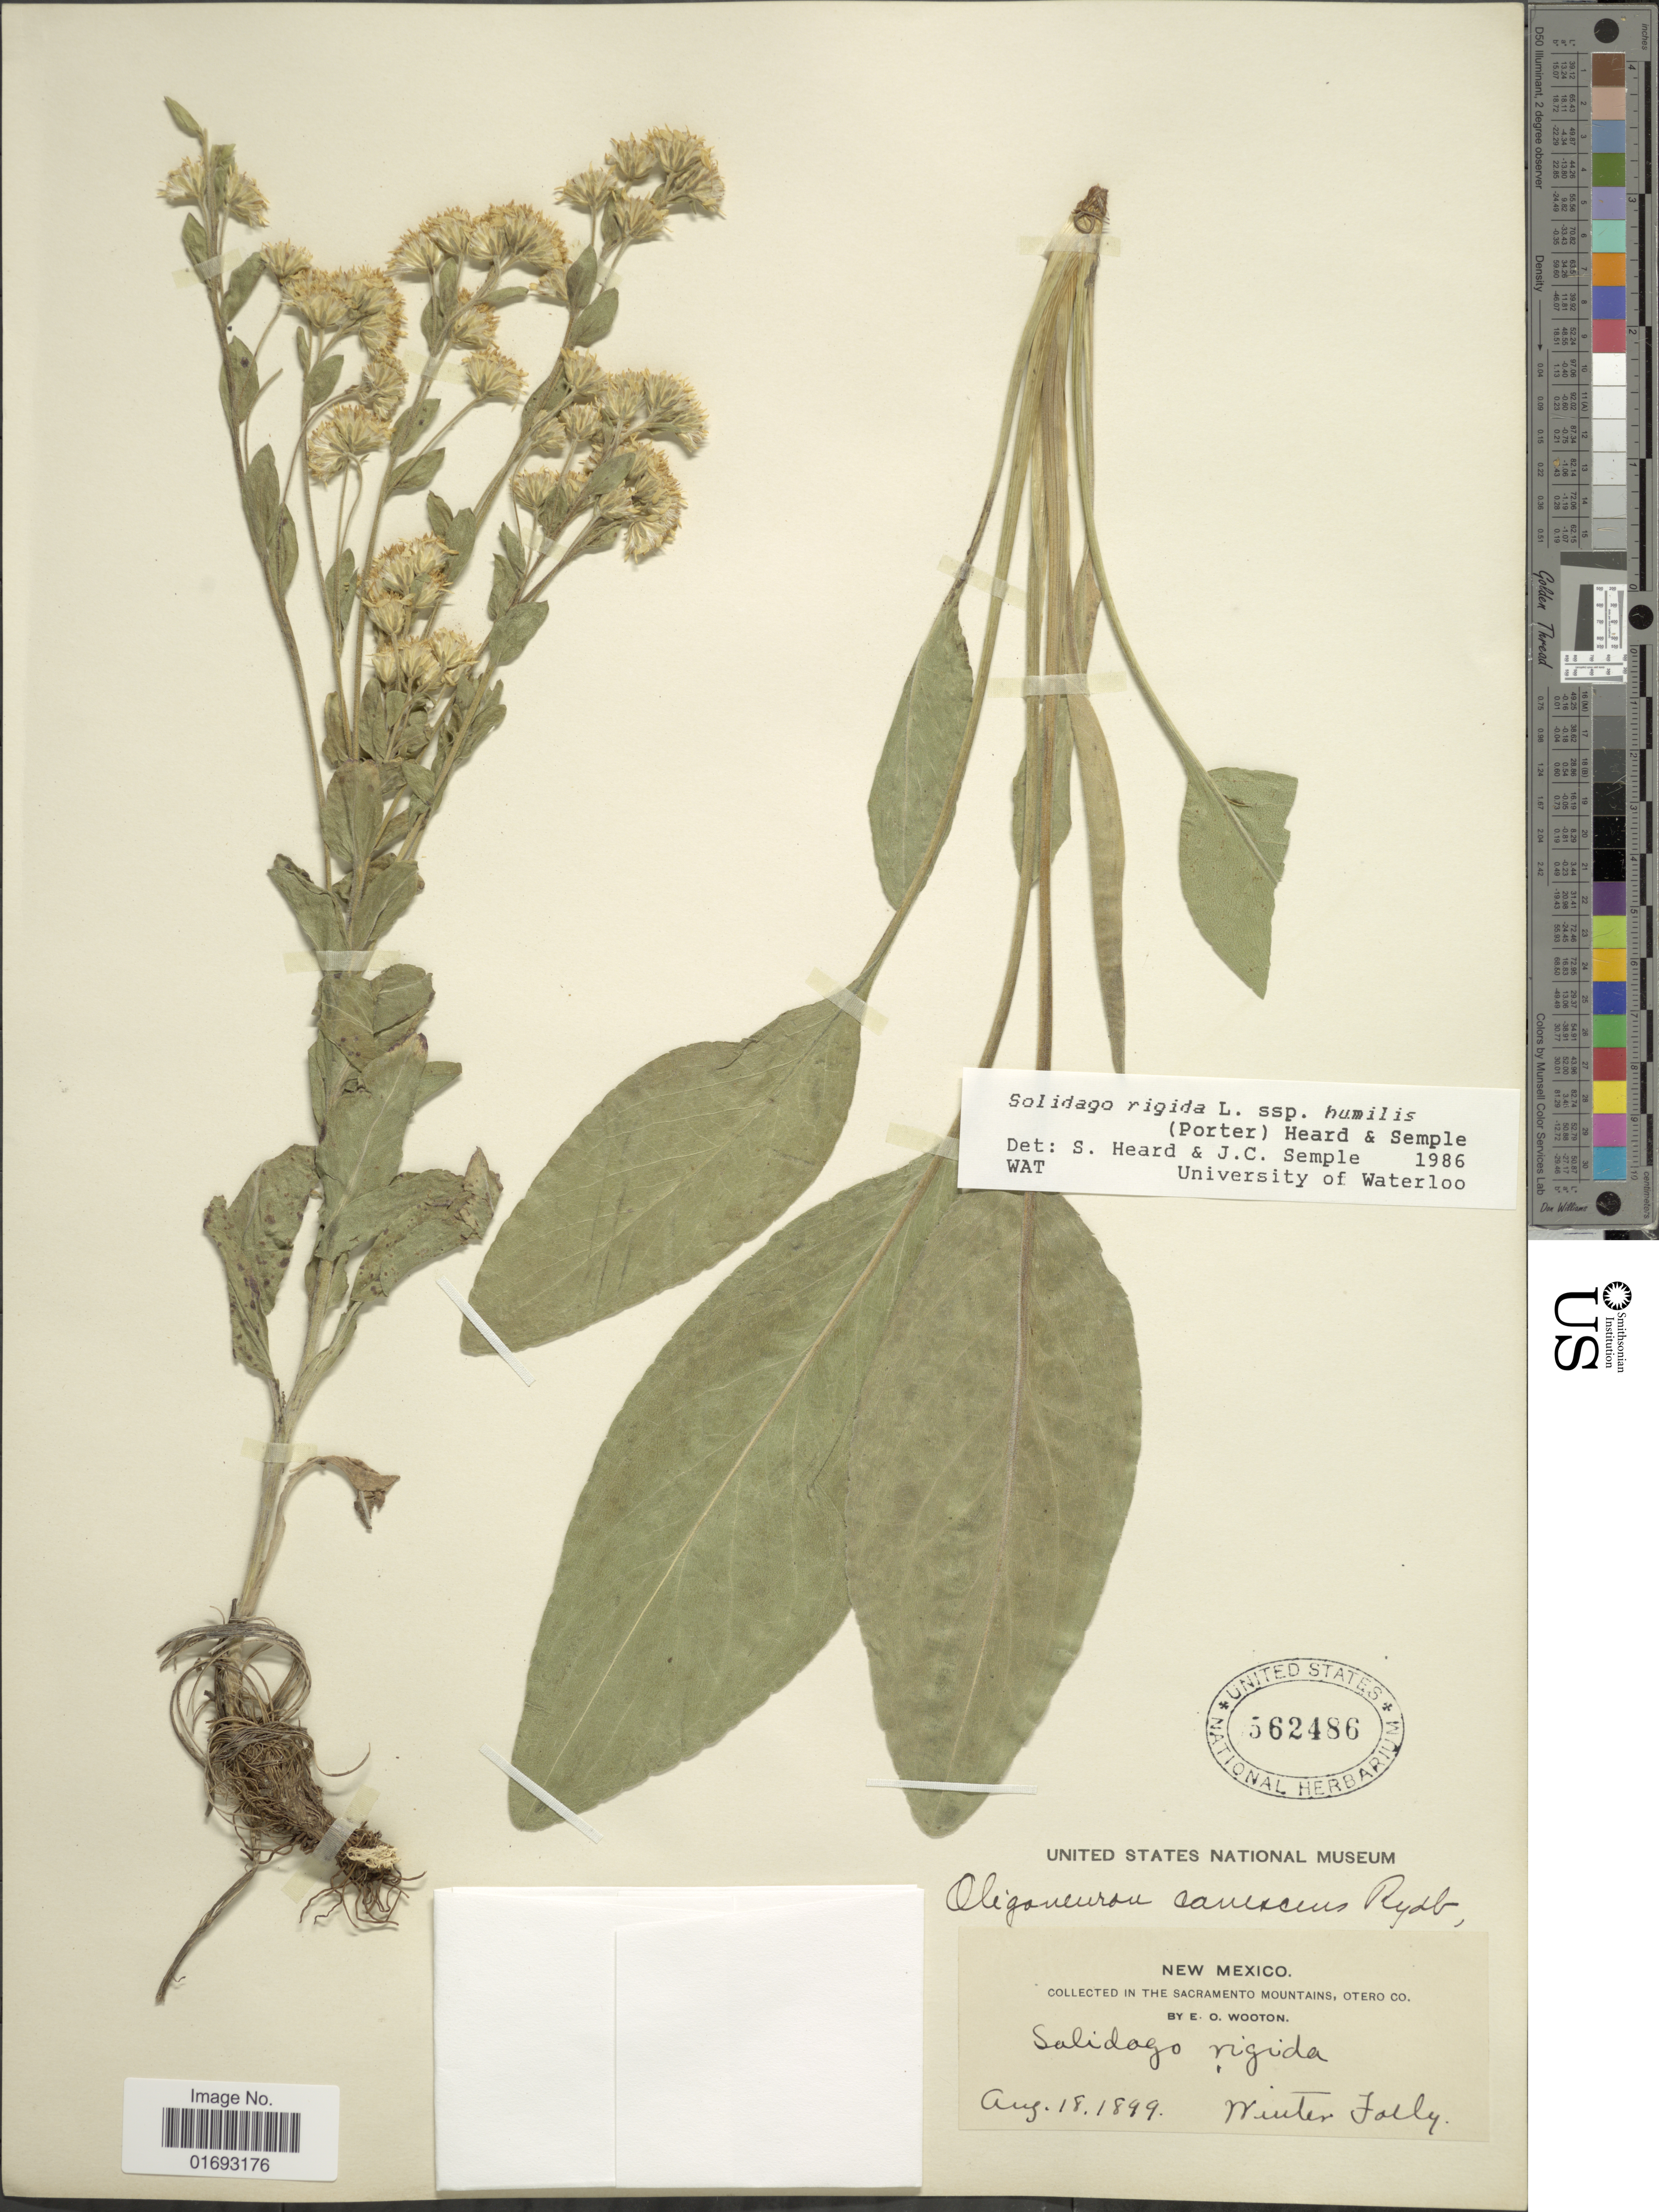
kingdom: Plantae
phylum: Tracheophyta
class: Magnoliopsida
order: Asterales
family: Asteraceae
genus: Oligoneuron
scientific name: Oligoneuron rigidum var. humile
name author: (Porter) G.L. Nesom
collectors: E. O. Wooton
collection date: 1899-08-18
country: United States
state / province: New Mexico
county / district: Otero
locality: Sacramento Mountains, Otero Co., Winter Folly.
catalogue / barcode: US 562486